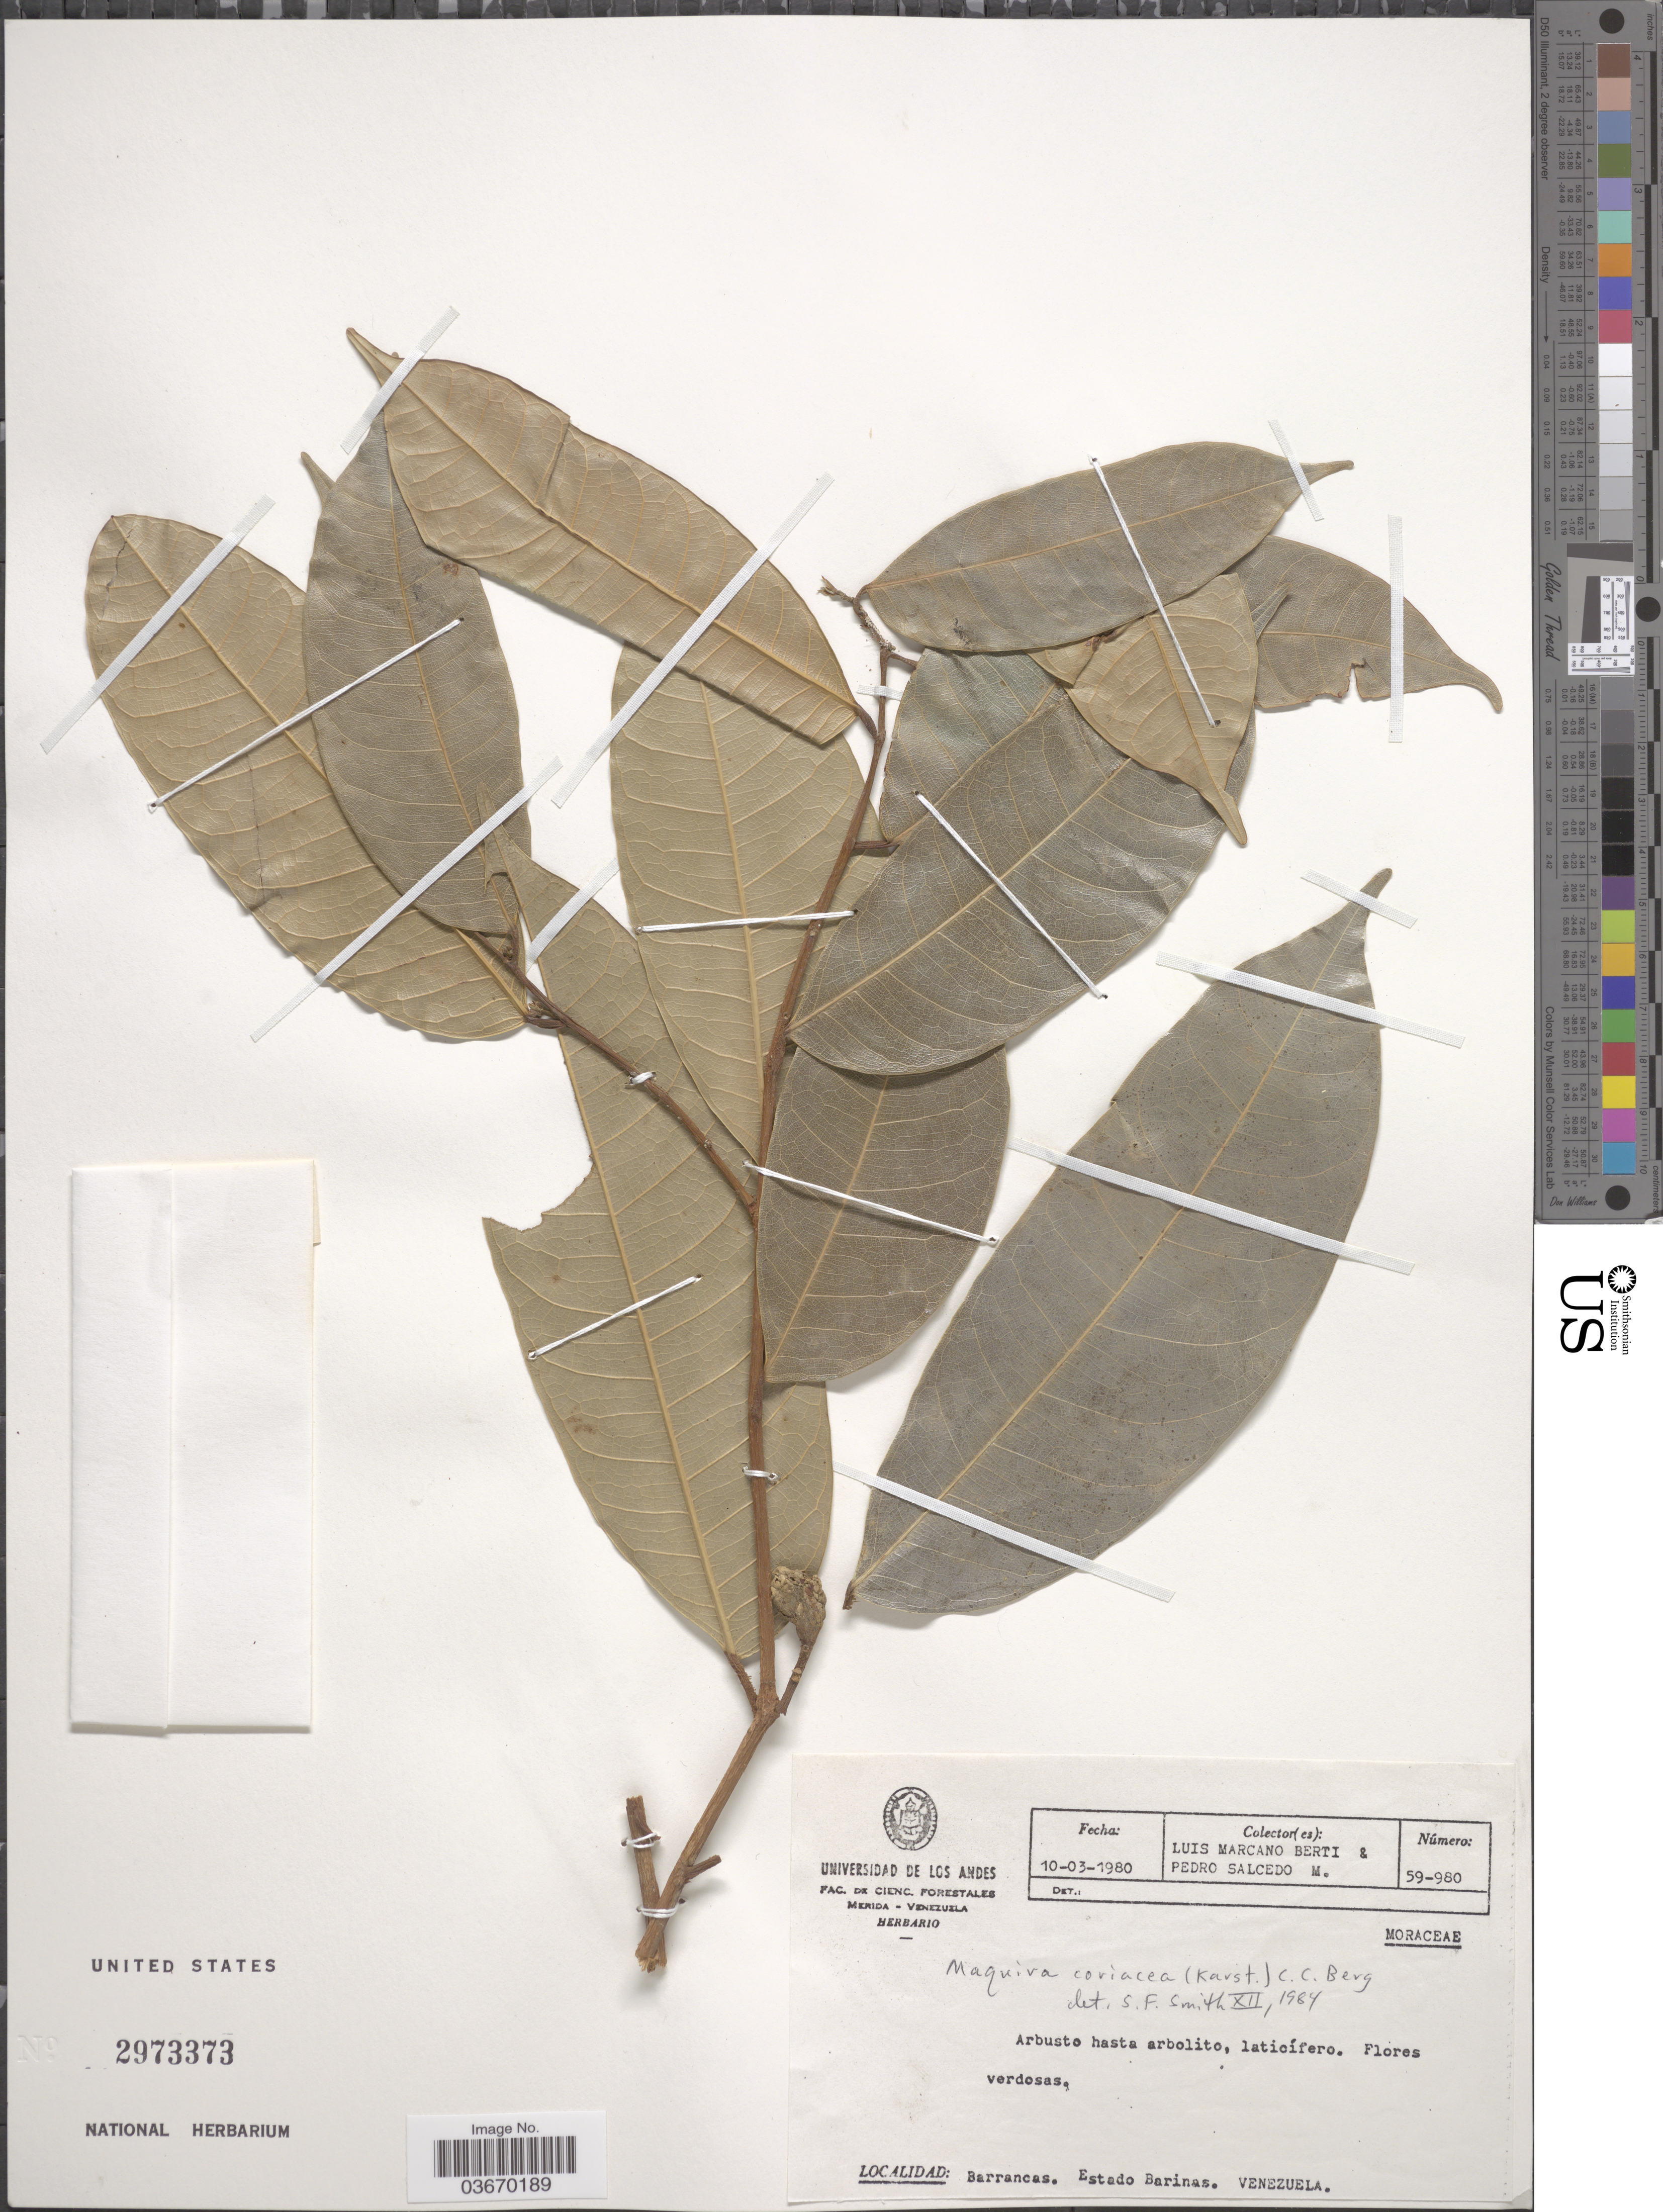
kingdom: Plantae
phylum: Tracheophyta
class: Magnoliopsida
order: Rosales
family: Moraceae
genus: Maquira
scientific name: Maquira coriacea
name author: (H. Karst.) C.C. Berg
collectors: L. Marcano-Berti & P. Salcedo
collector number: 59-980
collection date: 1980-03-10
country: Venezuela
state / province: Barinas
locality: Barrancas.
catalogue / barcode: US 2973373